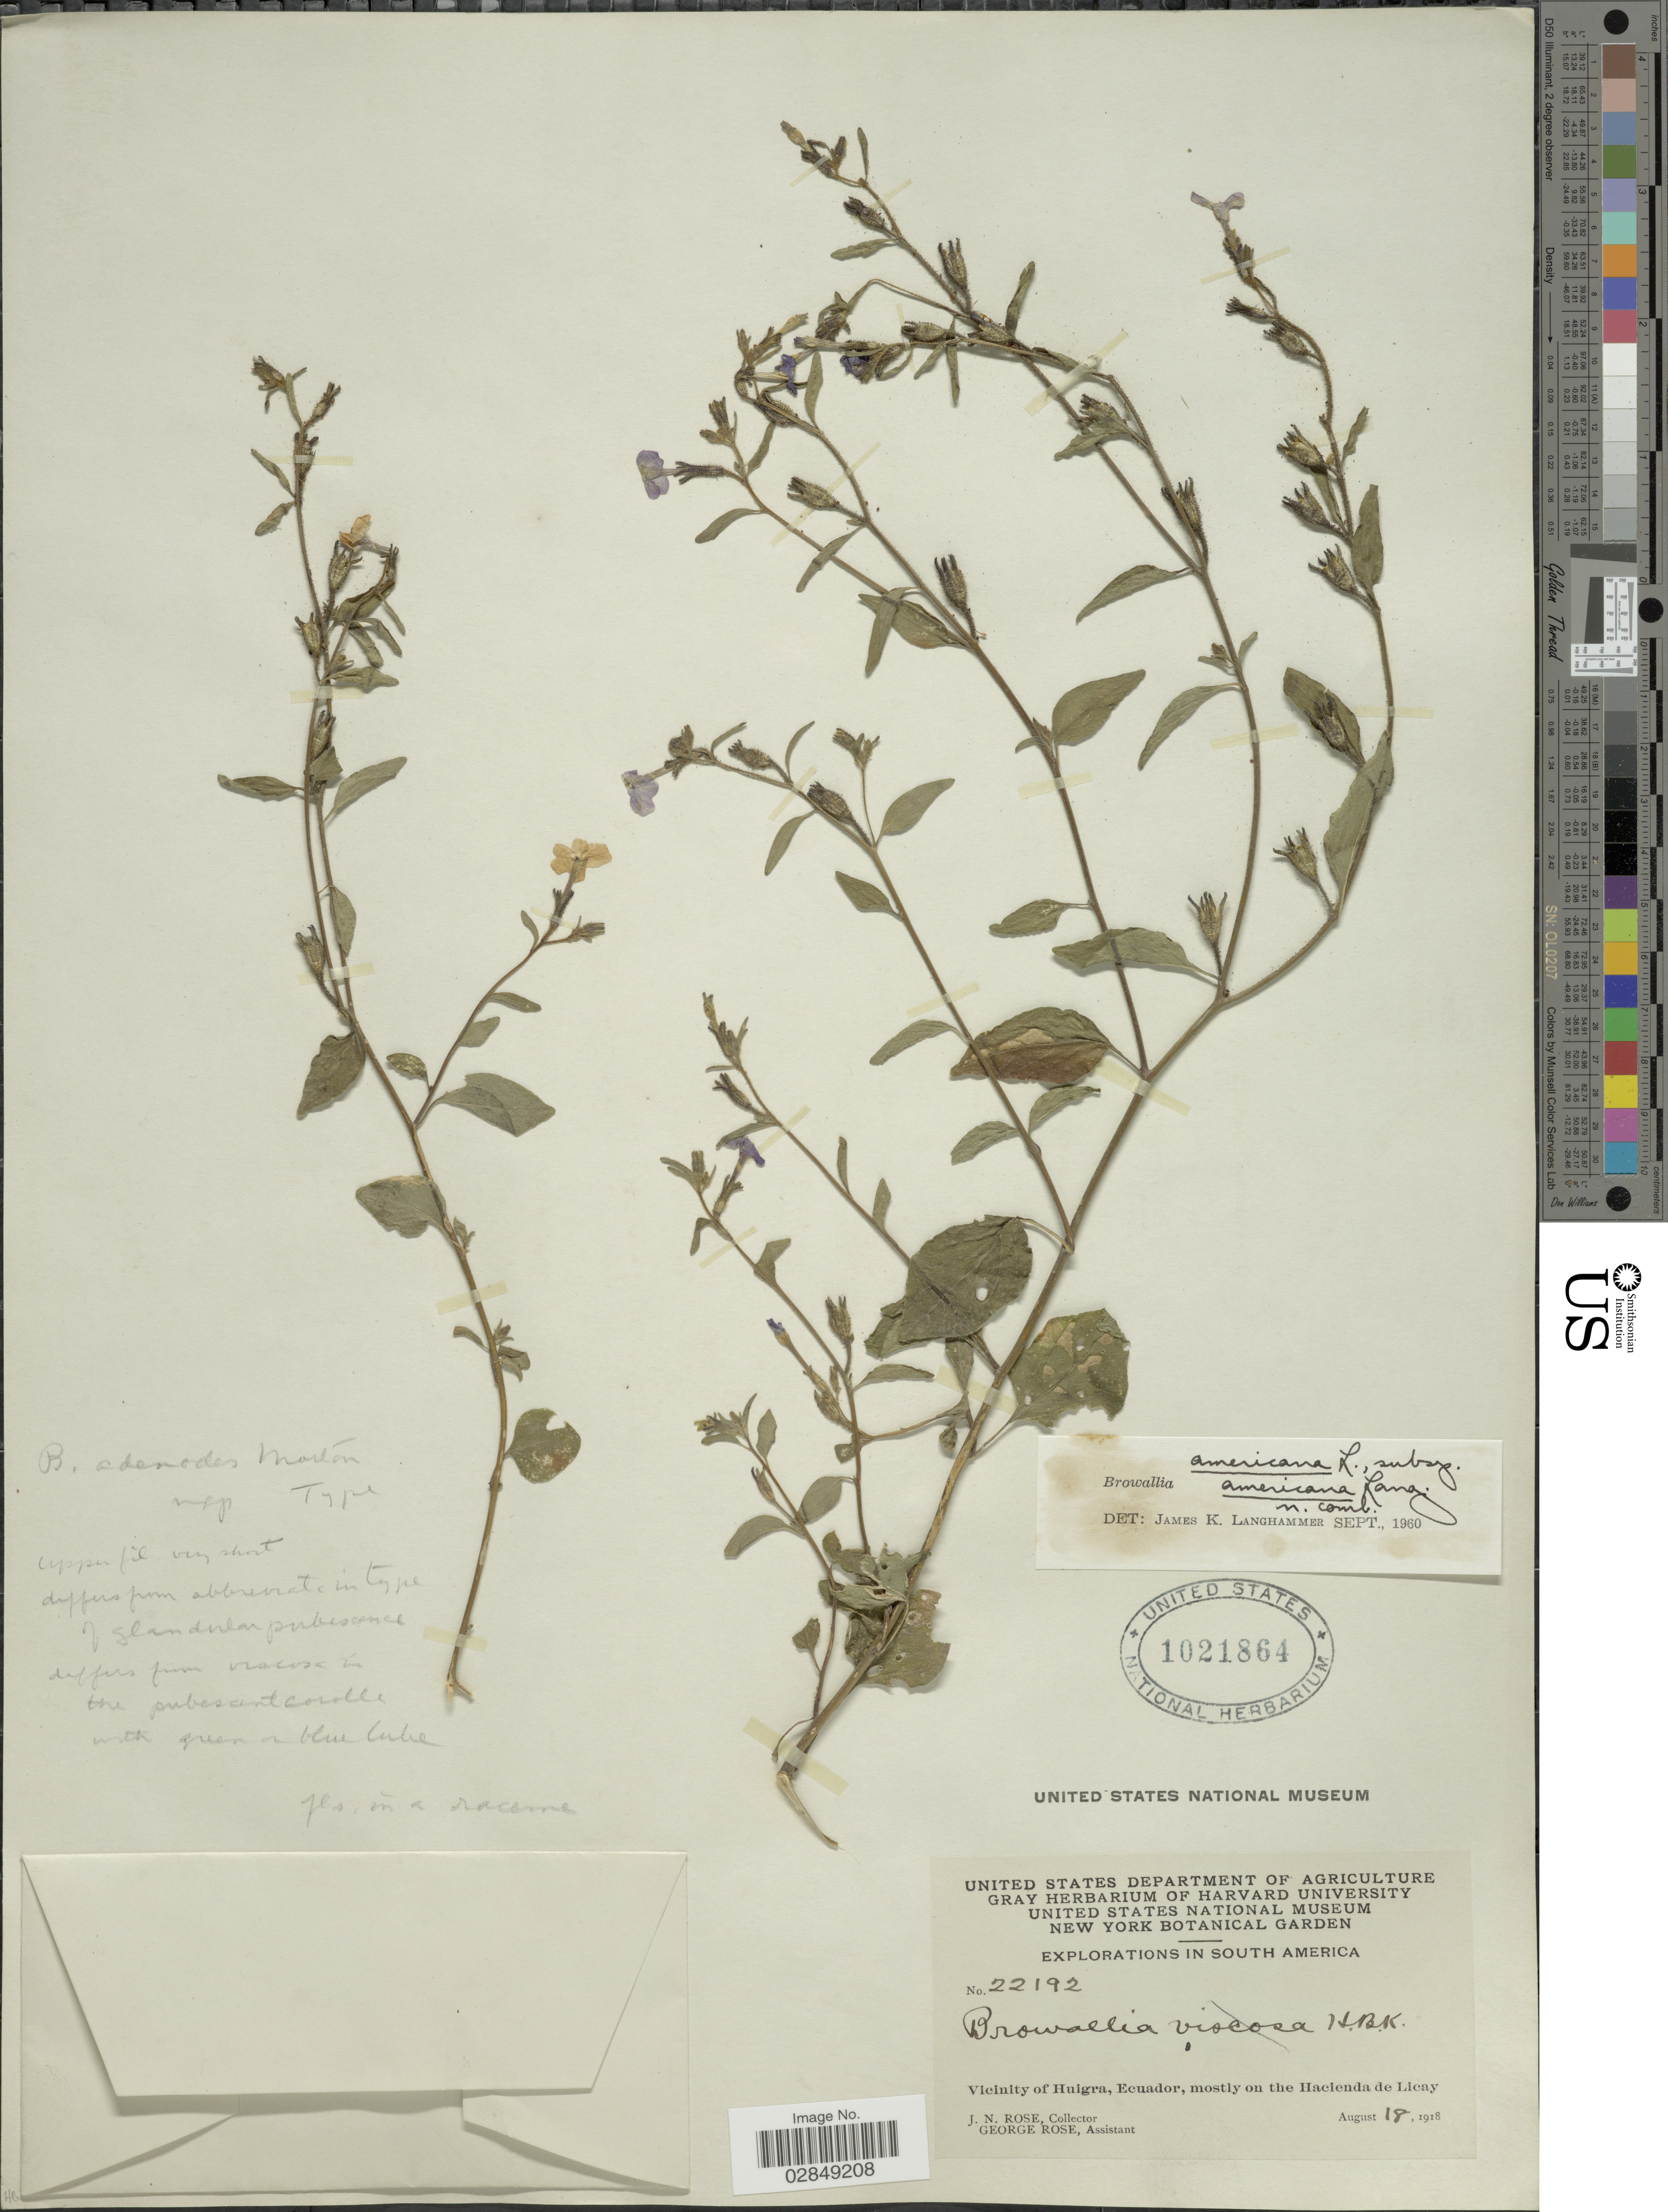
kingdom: Plantae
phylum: Tracheophyta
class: Magnoliopsida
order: Solanales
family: Solanaceae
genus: Browallia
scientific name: Browallia americana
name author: L.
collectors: G. Rose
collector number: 22192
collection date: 1918-08-18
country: Ecuador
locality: Vicinity of Huigra, mostly on the Hacienda de Licay.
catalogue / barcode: US 1021864